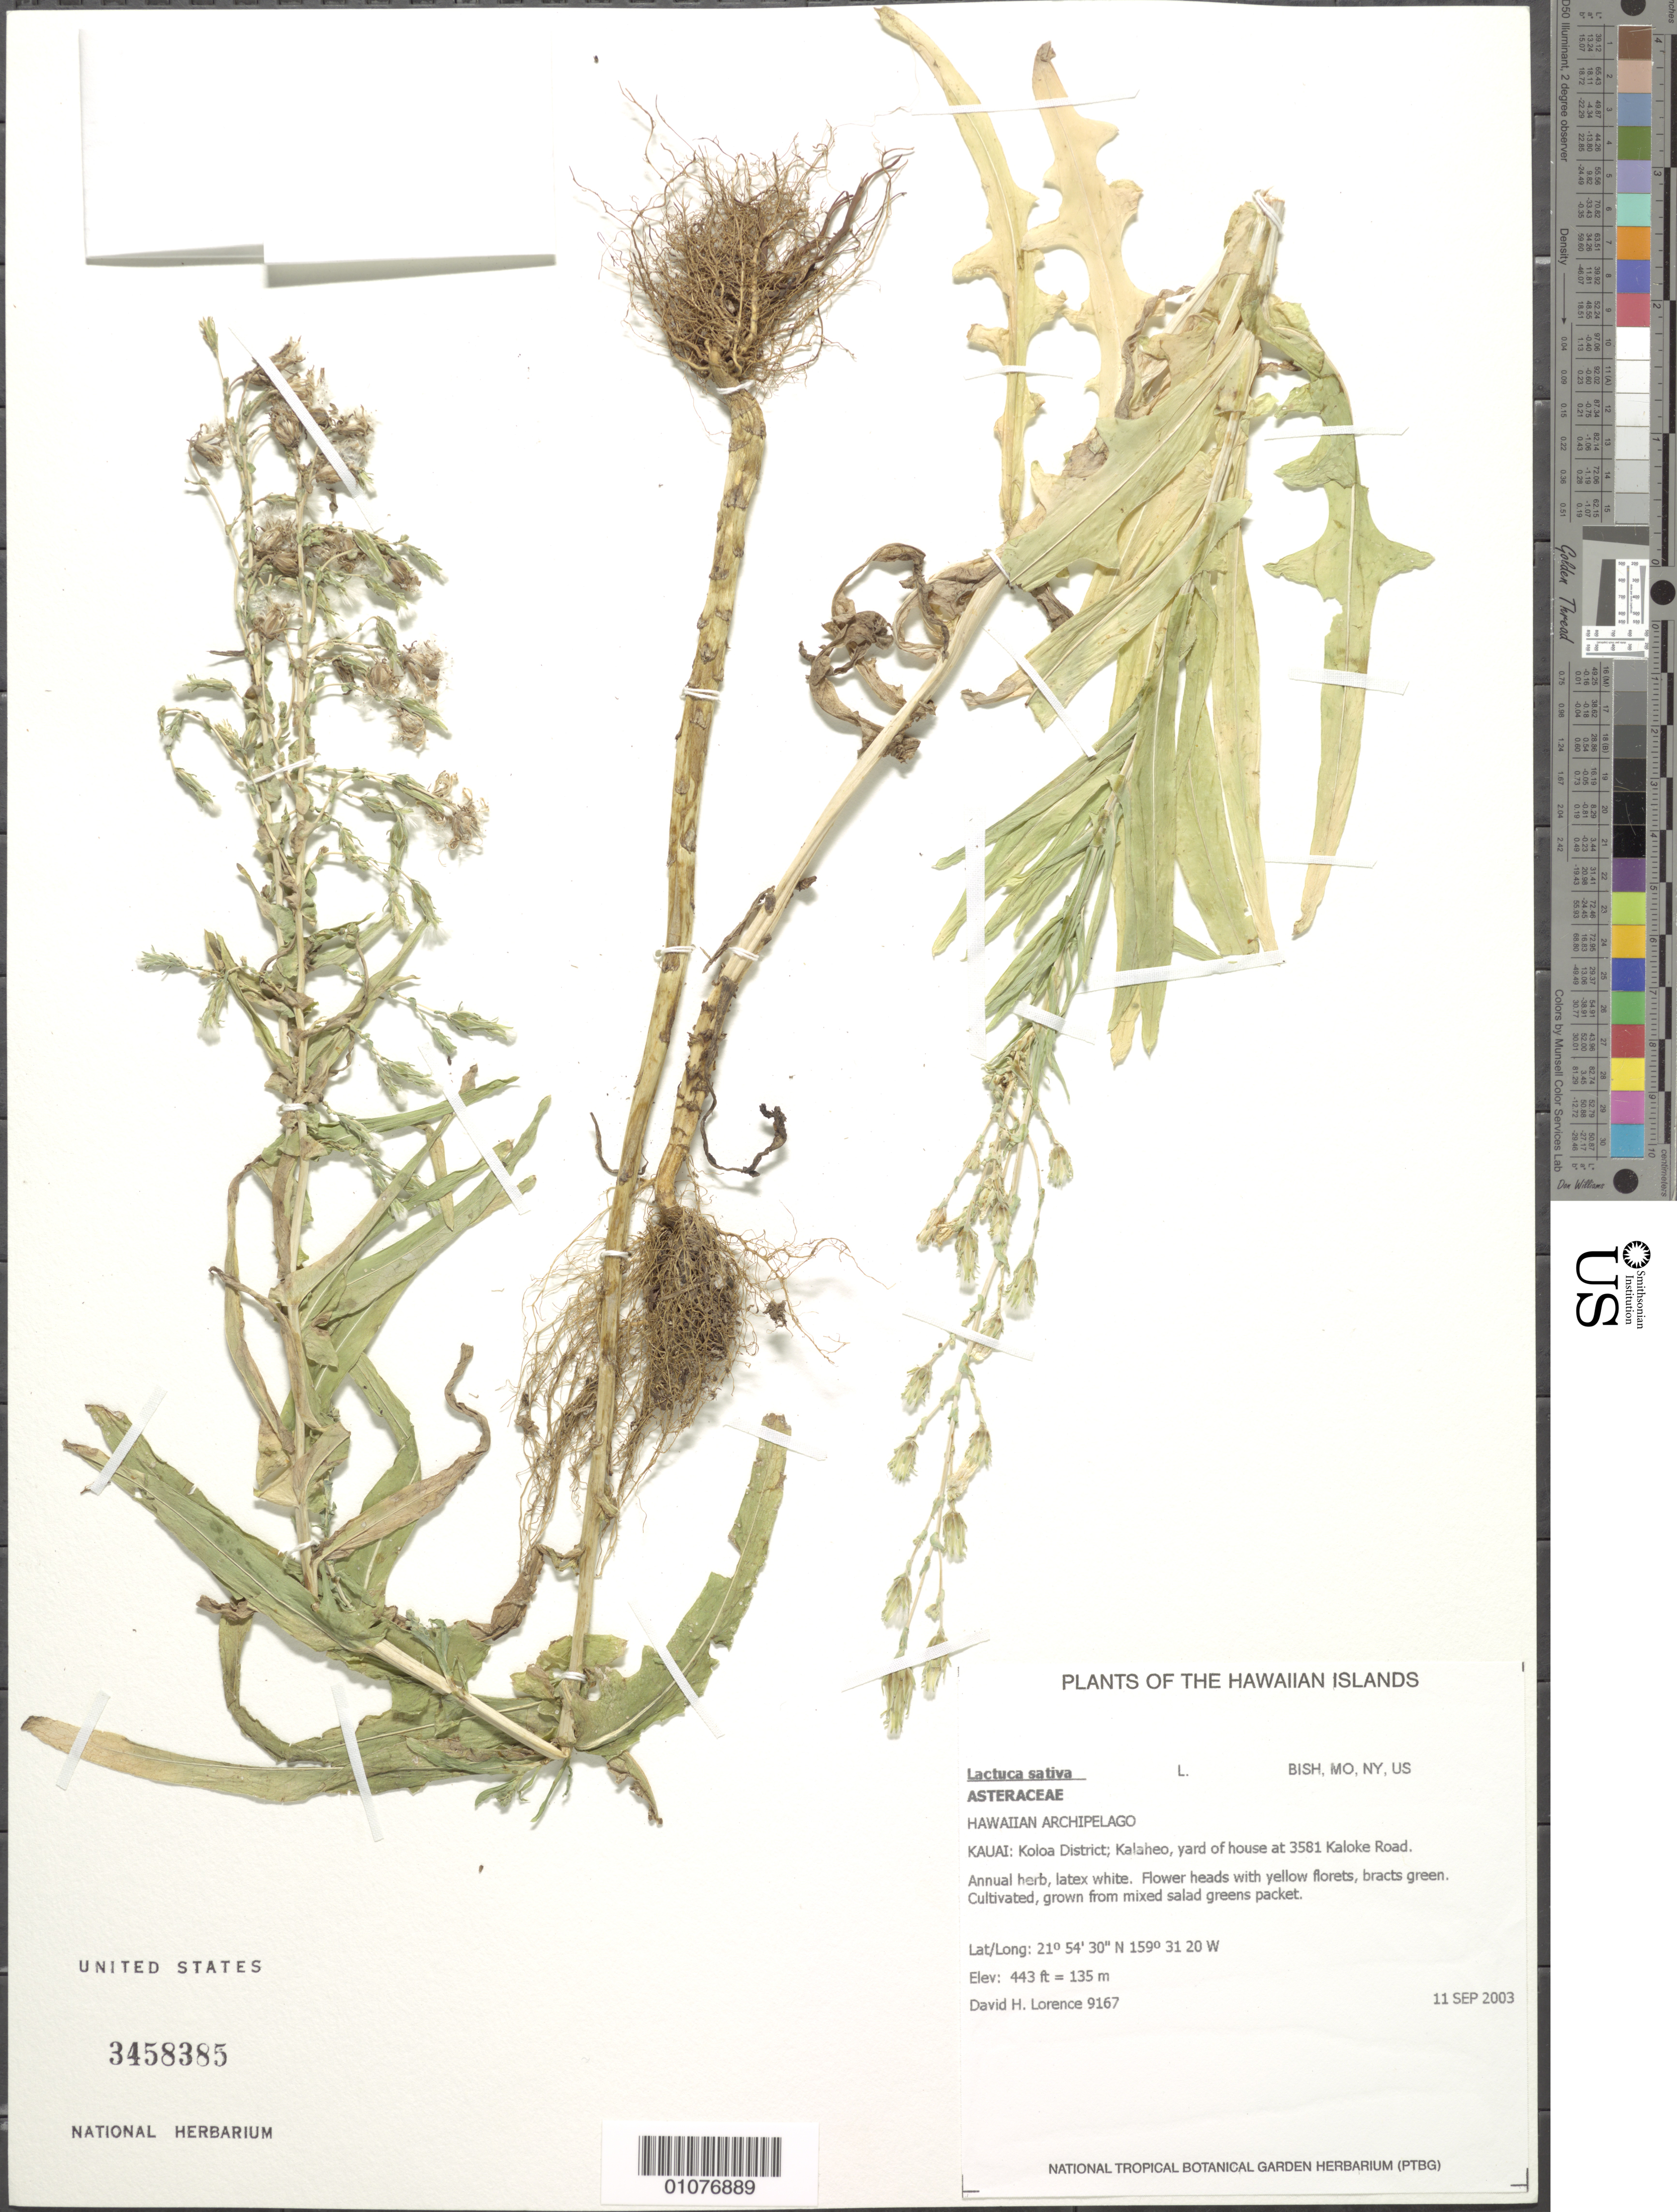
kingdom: Plantae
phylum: Tracheophyta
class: Magnoliopsida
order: Asterales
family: Asteraceae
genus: Lactuca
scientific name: Lactuca sativa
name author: L.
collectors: D. Lorence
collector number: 9167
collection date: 2003-09-11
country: United States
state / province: Hawaii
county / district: Kauai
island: Kaua'i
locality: Koloa District, Kalaheo, yard of house at 2581 Kaloke Road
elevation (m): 135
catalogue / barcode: US 3458385